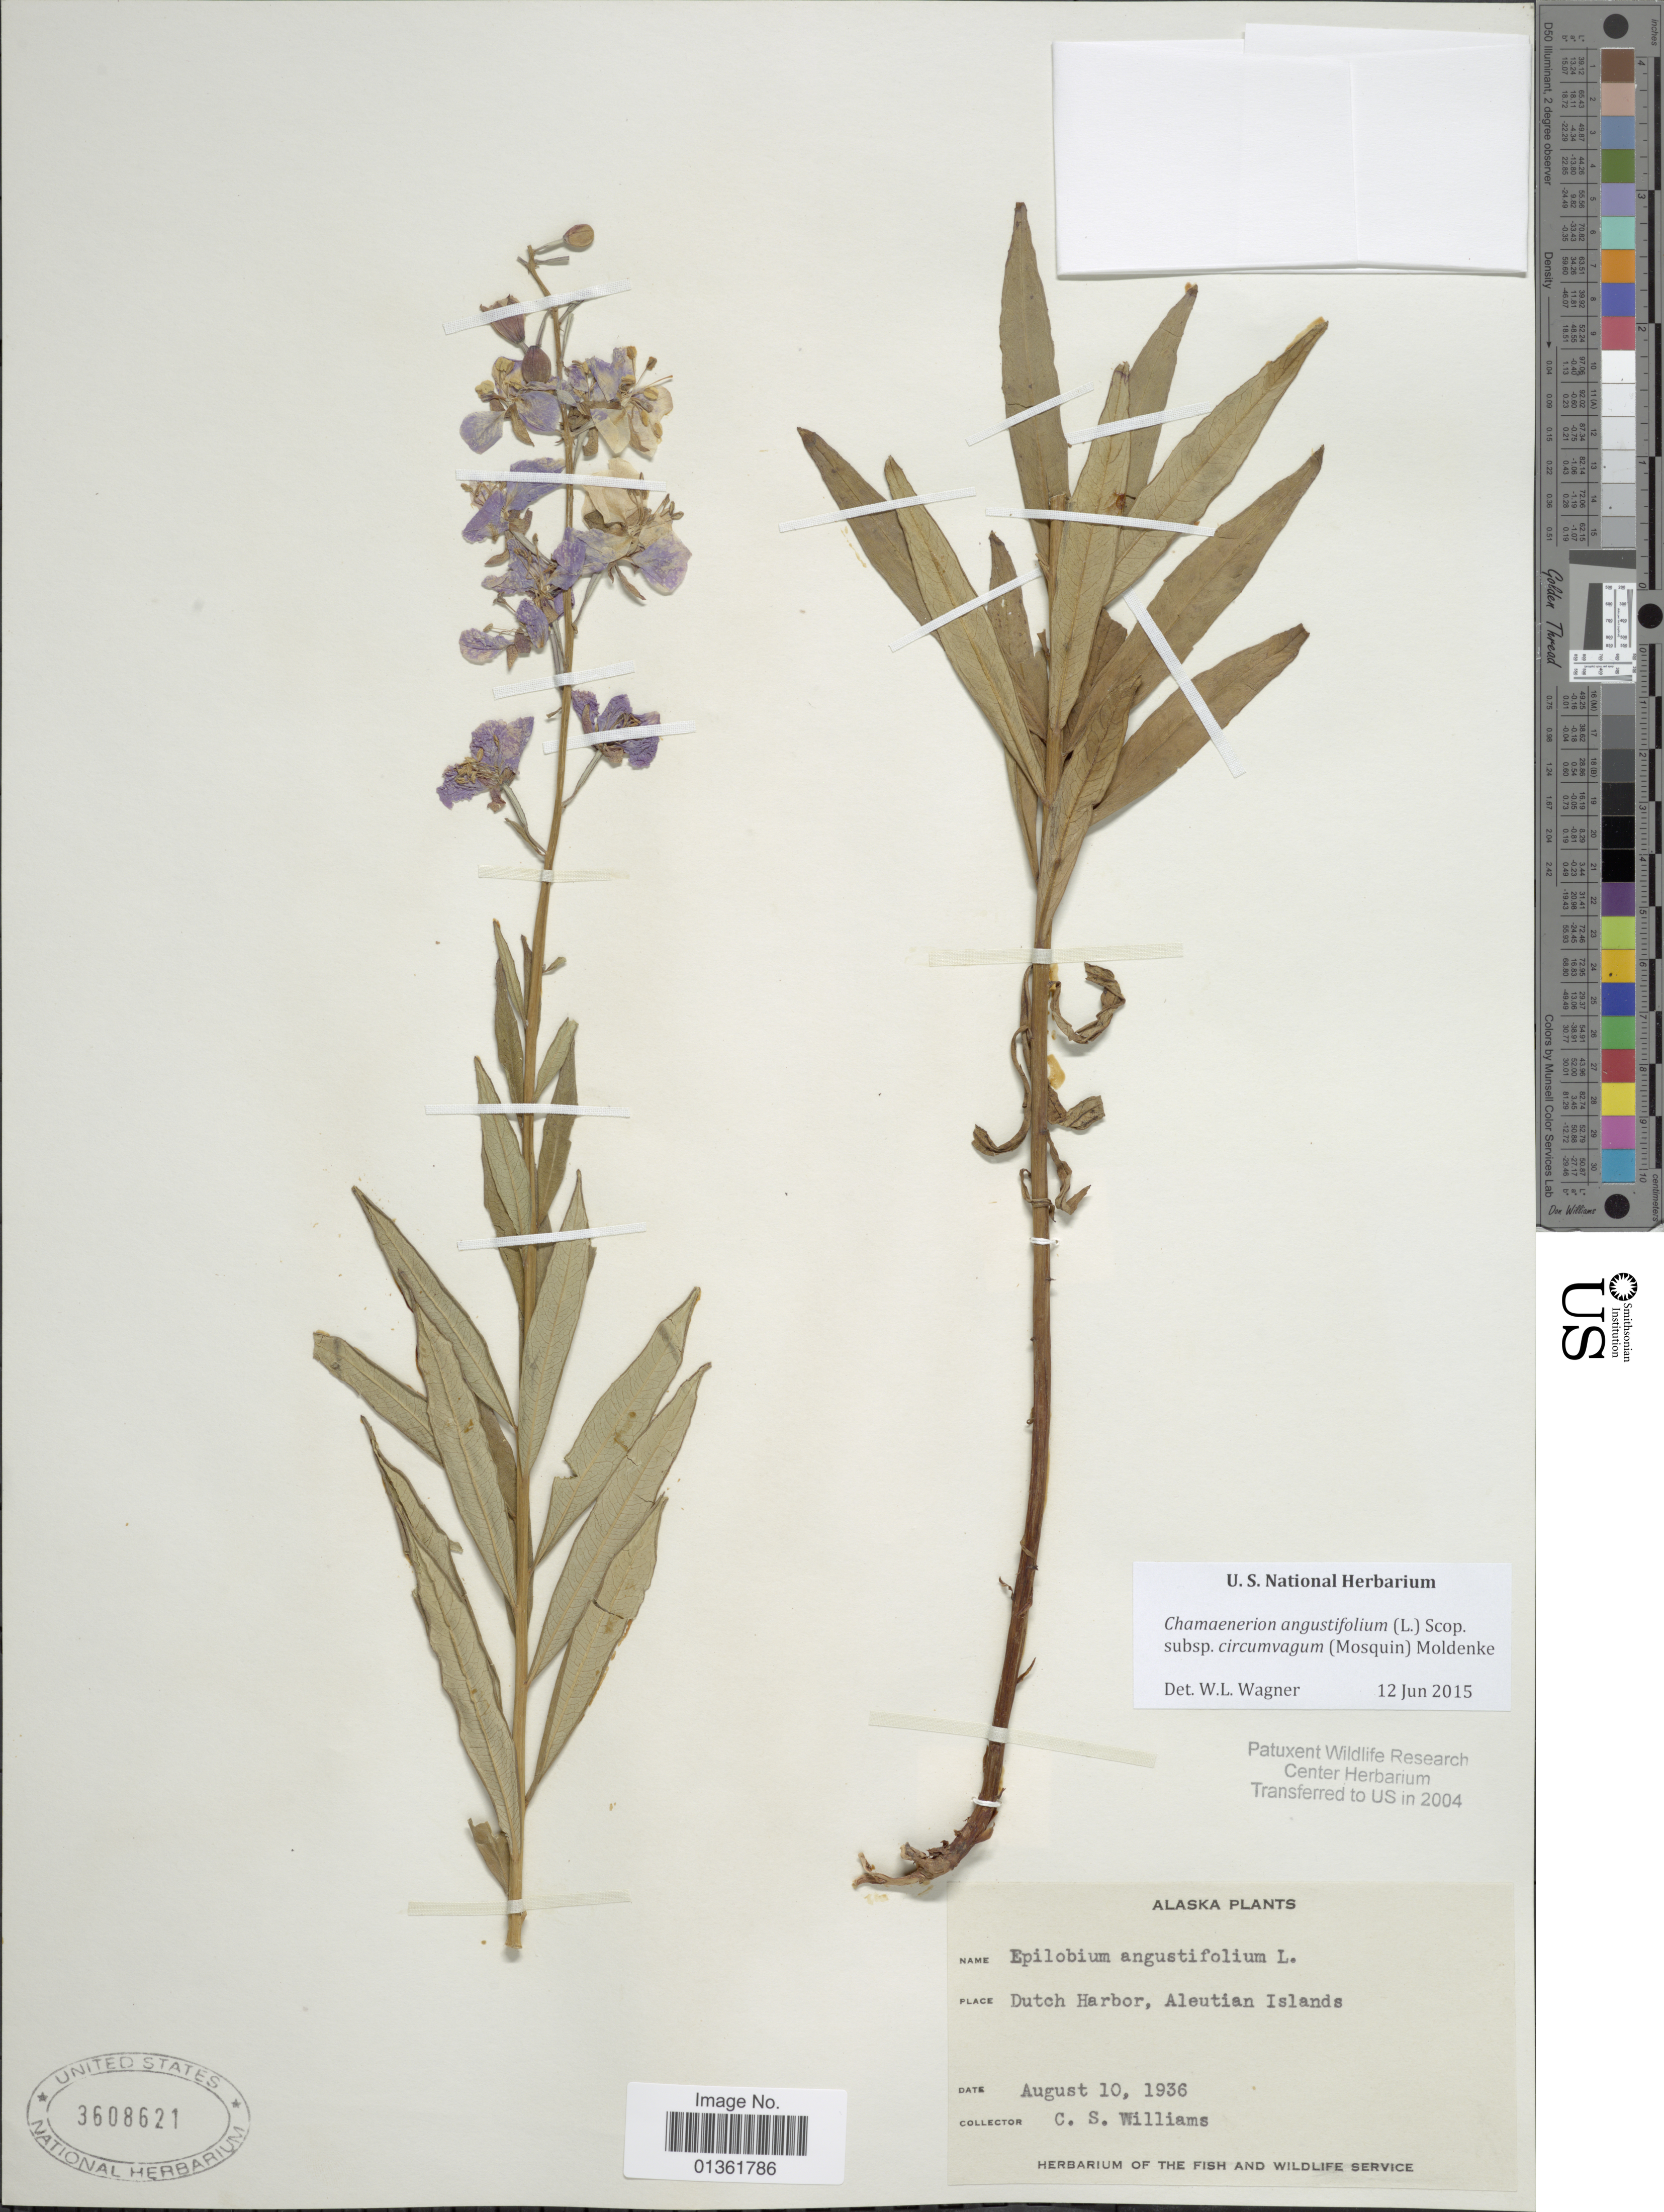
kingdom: Plantae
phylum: Tracheophyta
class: Magnoliopsida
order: Myrtales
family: Onagraceae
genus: Chamaenerion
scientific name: Chamaenerion angustifolium subsp. circumvagum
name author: (Mosquin) Moldenke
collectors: C. Williams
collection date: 1936-08-10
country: United States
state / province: Alaska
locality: Dutch Harbor, Aleutian Islands.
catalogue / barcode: US 3608621